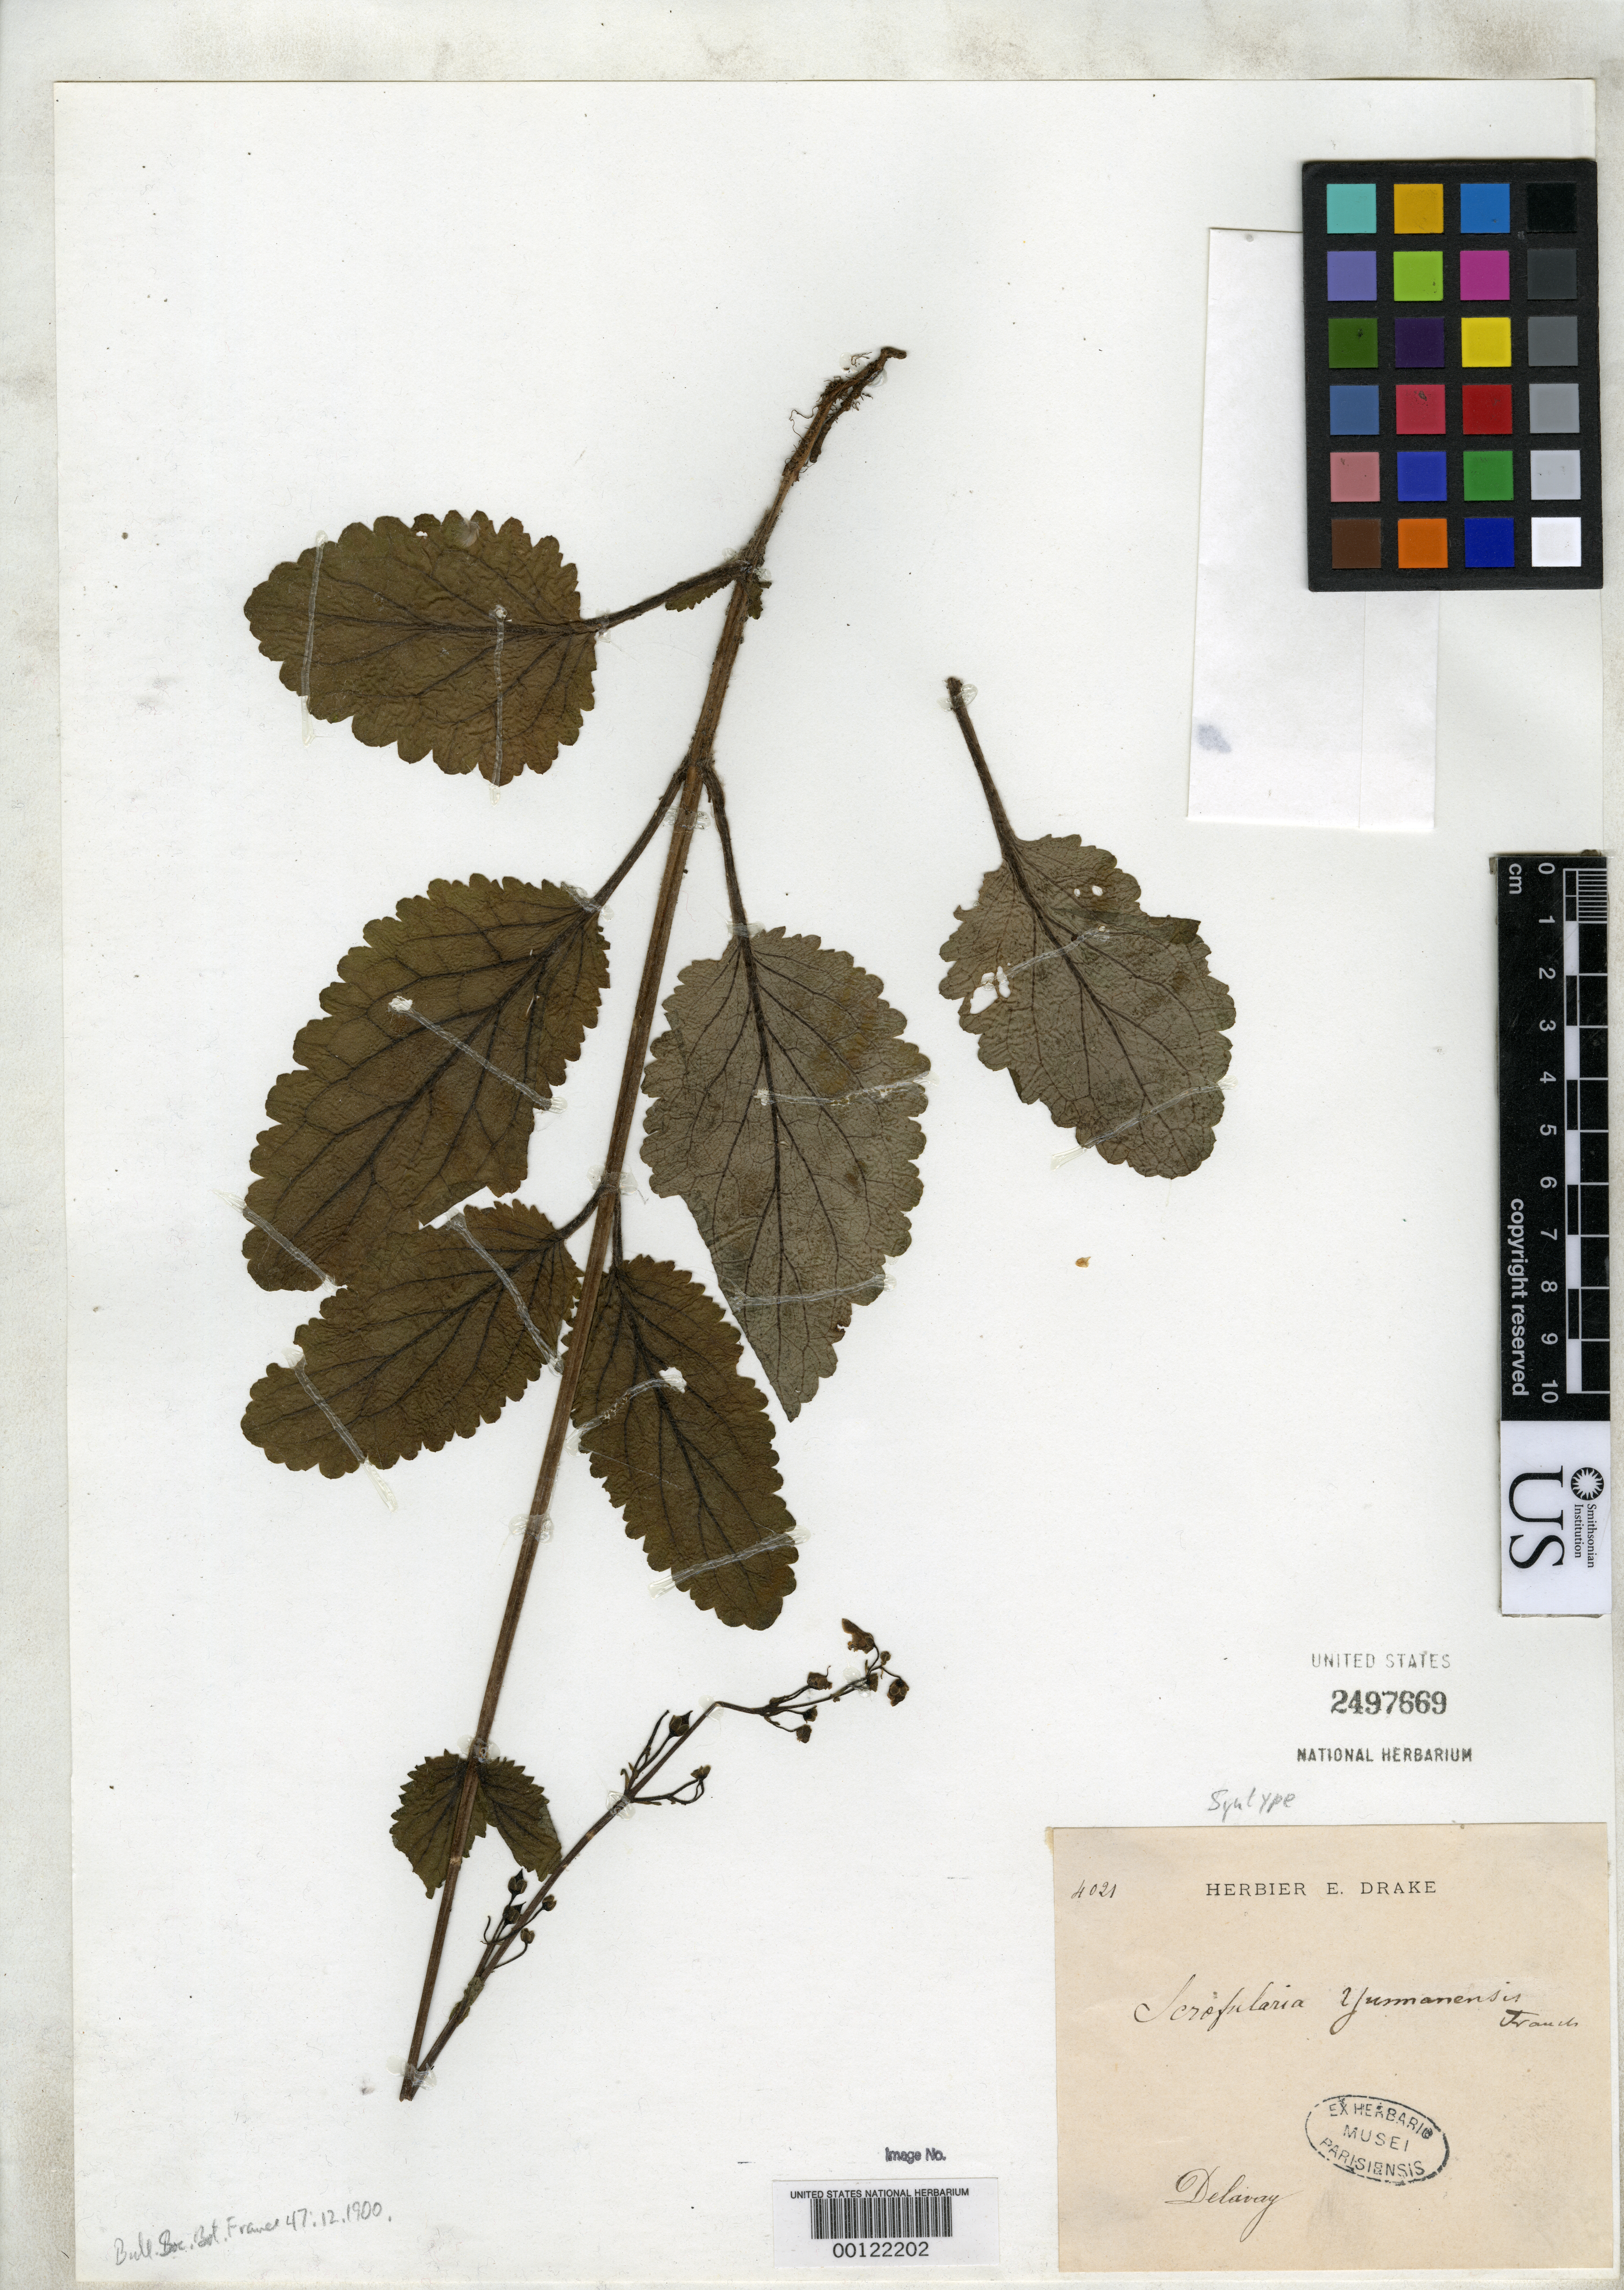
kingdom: Plantae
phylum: Tracheophyta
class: Magnoliopsida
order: Lamiales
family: Scrophulariaceae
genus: Scrophularia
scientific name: Scrophularia yunnanensis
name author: Franch.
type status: Syntype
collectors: P. Delavay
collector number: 4021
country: China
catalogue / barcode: US 2497669